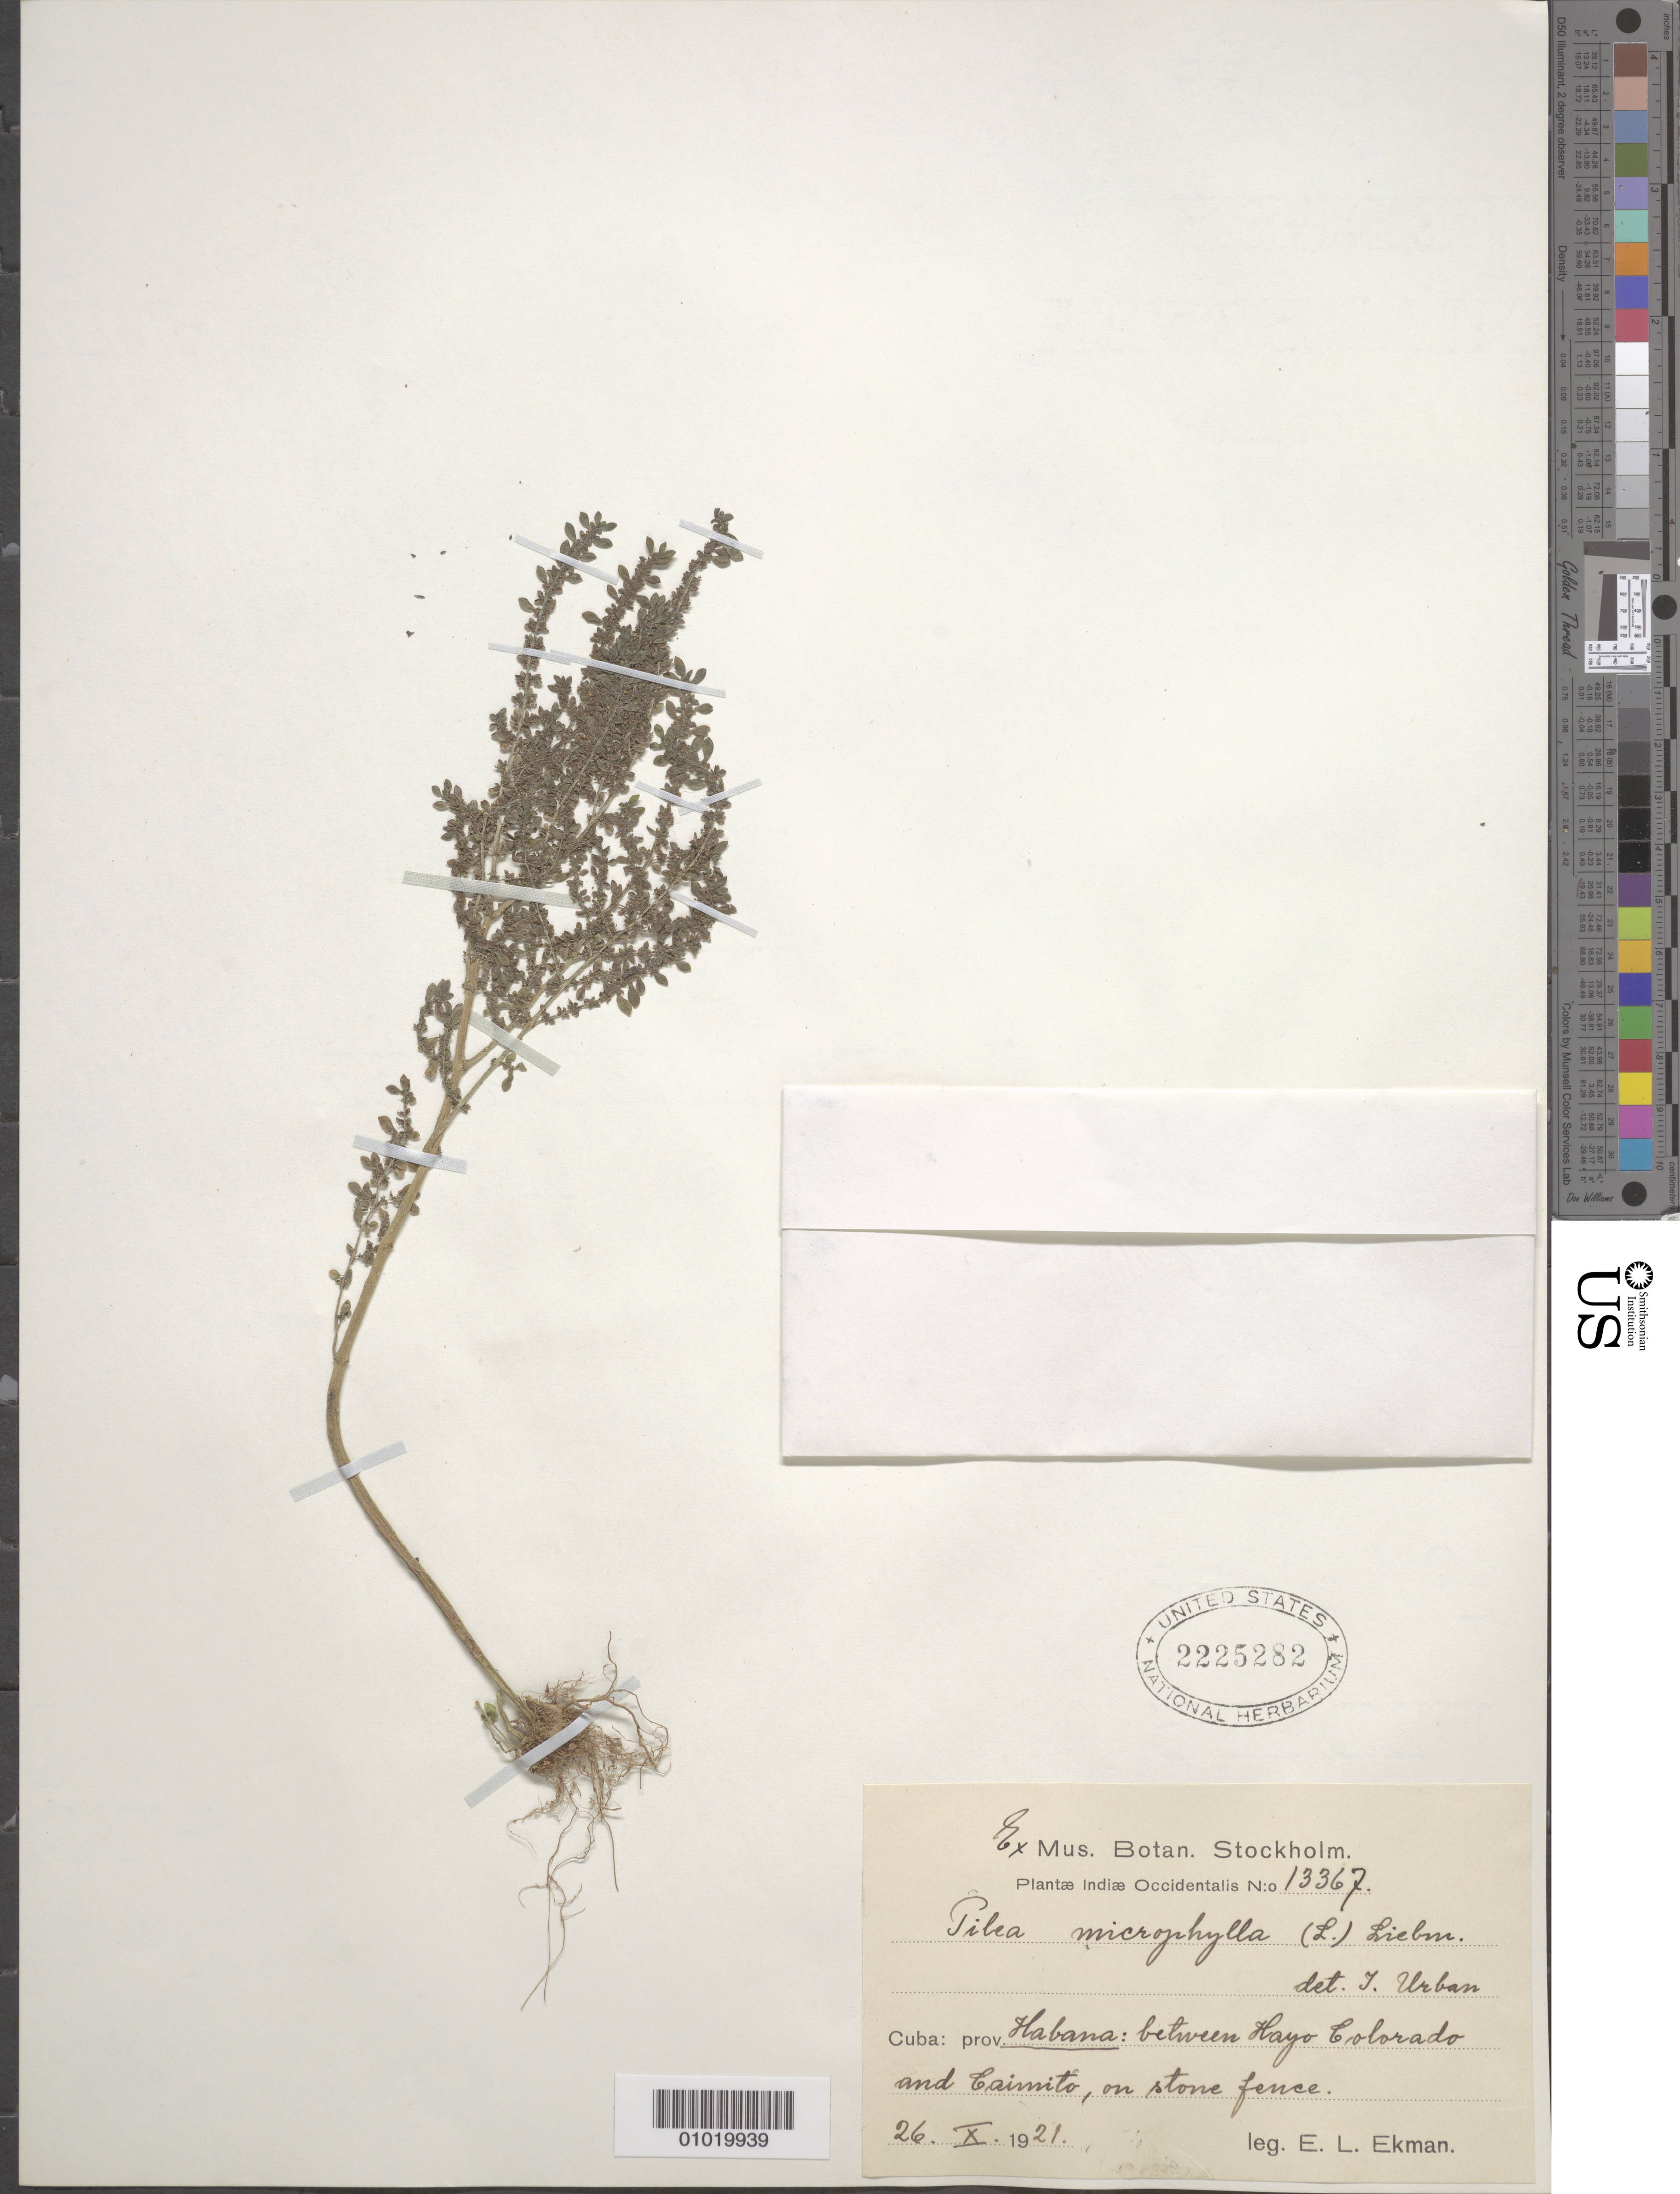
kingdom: Plantae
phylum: Tracheophyta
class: Magnoliopsida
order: Rosales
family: Urticaceae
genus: Pilea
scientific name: Pilea microphylla var. microphylla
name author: (L.) Liebm.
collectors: E. L. Ekman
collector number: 13367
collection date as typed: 26 Oct 1921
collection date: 1921-10-26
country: Cuba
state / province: La Habana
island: Cuba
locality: Habana: between Hayo Colorado and Caimito, on stone fence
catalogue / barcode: US 2225282